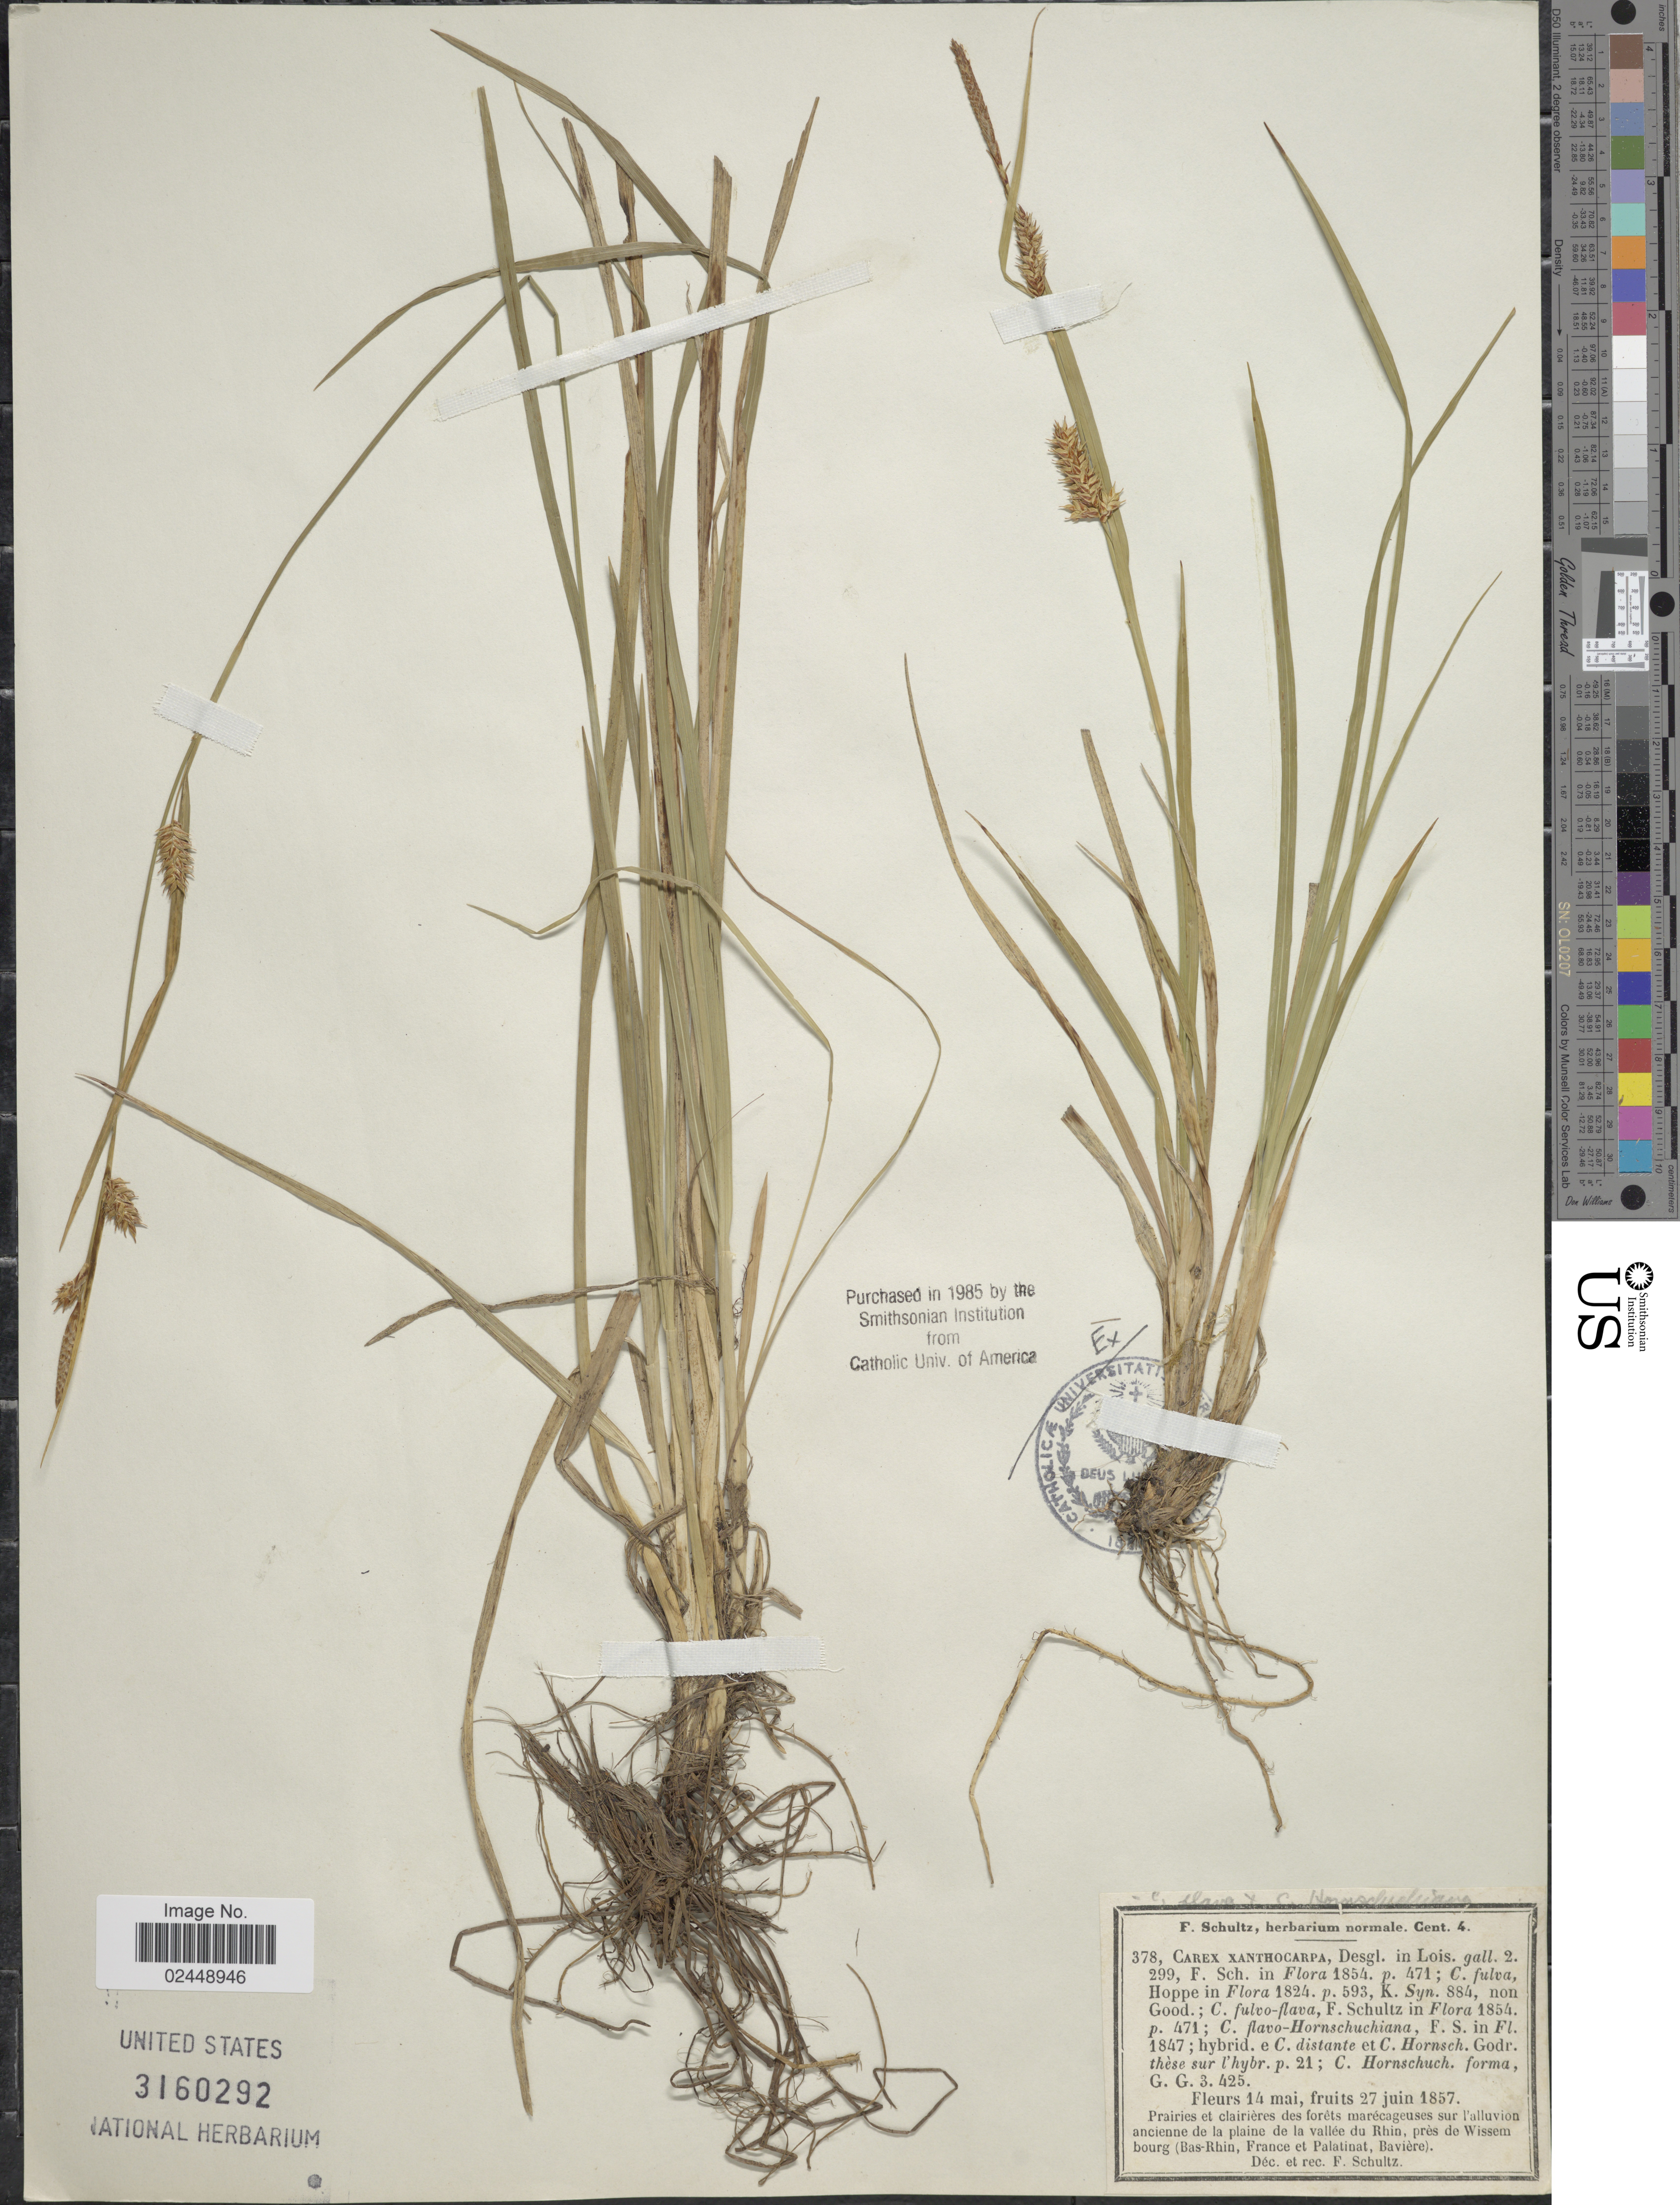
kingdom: Plantae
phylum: Tracheophyta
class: Liliopsida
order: Poales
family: Cyperaceae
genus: Carex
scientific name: Carex flava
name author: L.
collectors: F. Schultz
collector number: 378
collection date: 1857-05-14/1857-06-27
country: France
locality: Prairies et clairieres des forets marcegeuses sur l'alluvion ancienne de la plaine de la vallee du Rhin, pres de Wissem bourg (Bas-Rhin, France et Palatinat, Baviere)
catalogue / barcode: US 3160292